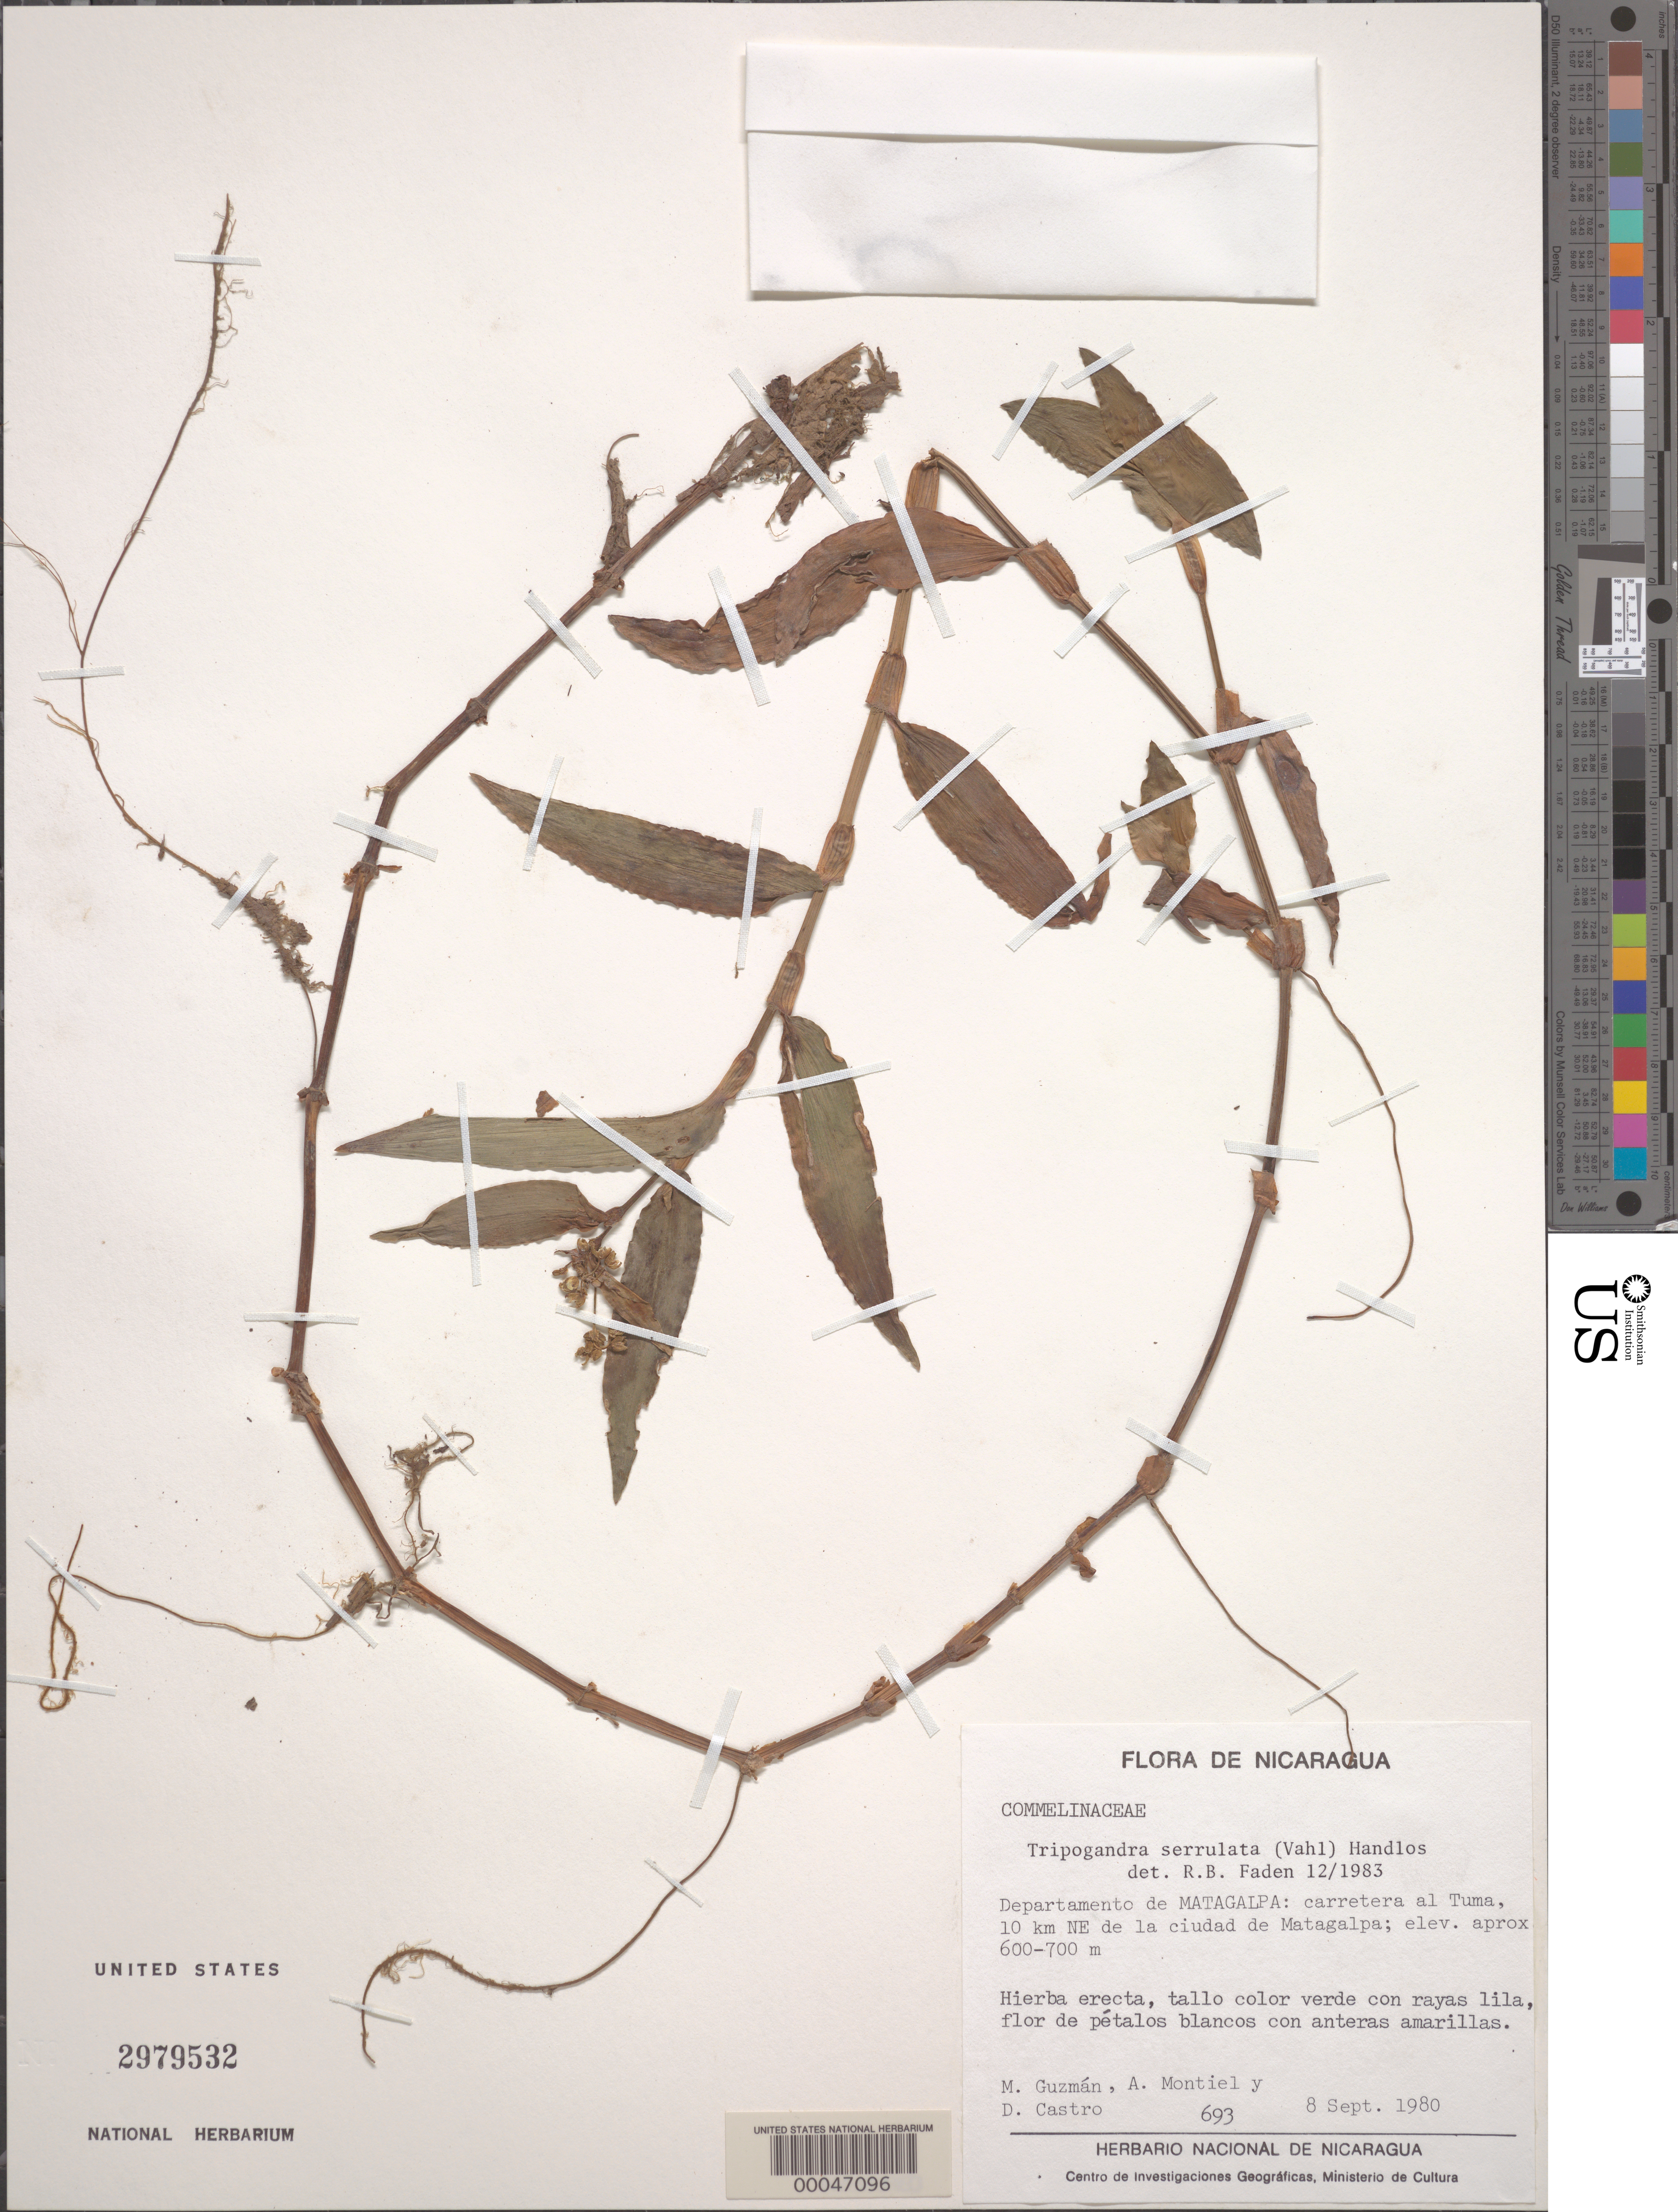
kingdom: Plantae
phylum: Tracheophyta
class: Liliopsida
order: Commelinales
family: Commelinaceae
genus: Tripogandra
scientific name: Tripogandra serrulata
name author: (Vahl) Handlos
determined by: Faden, Robert B., (US), Smithsonian Institution - National Museum of Natural History (UNITED STATES)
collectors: M. Guzman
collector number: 693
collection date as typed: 08 Sep 1980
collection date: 1980-09-08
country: Nicaragua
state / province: Matagalpa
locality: Ne of ciudad de matagalpa; carretera al tuma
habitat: Roadside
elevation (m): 600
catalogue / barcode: US 2979532